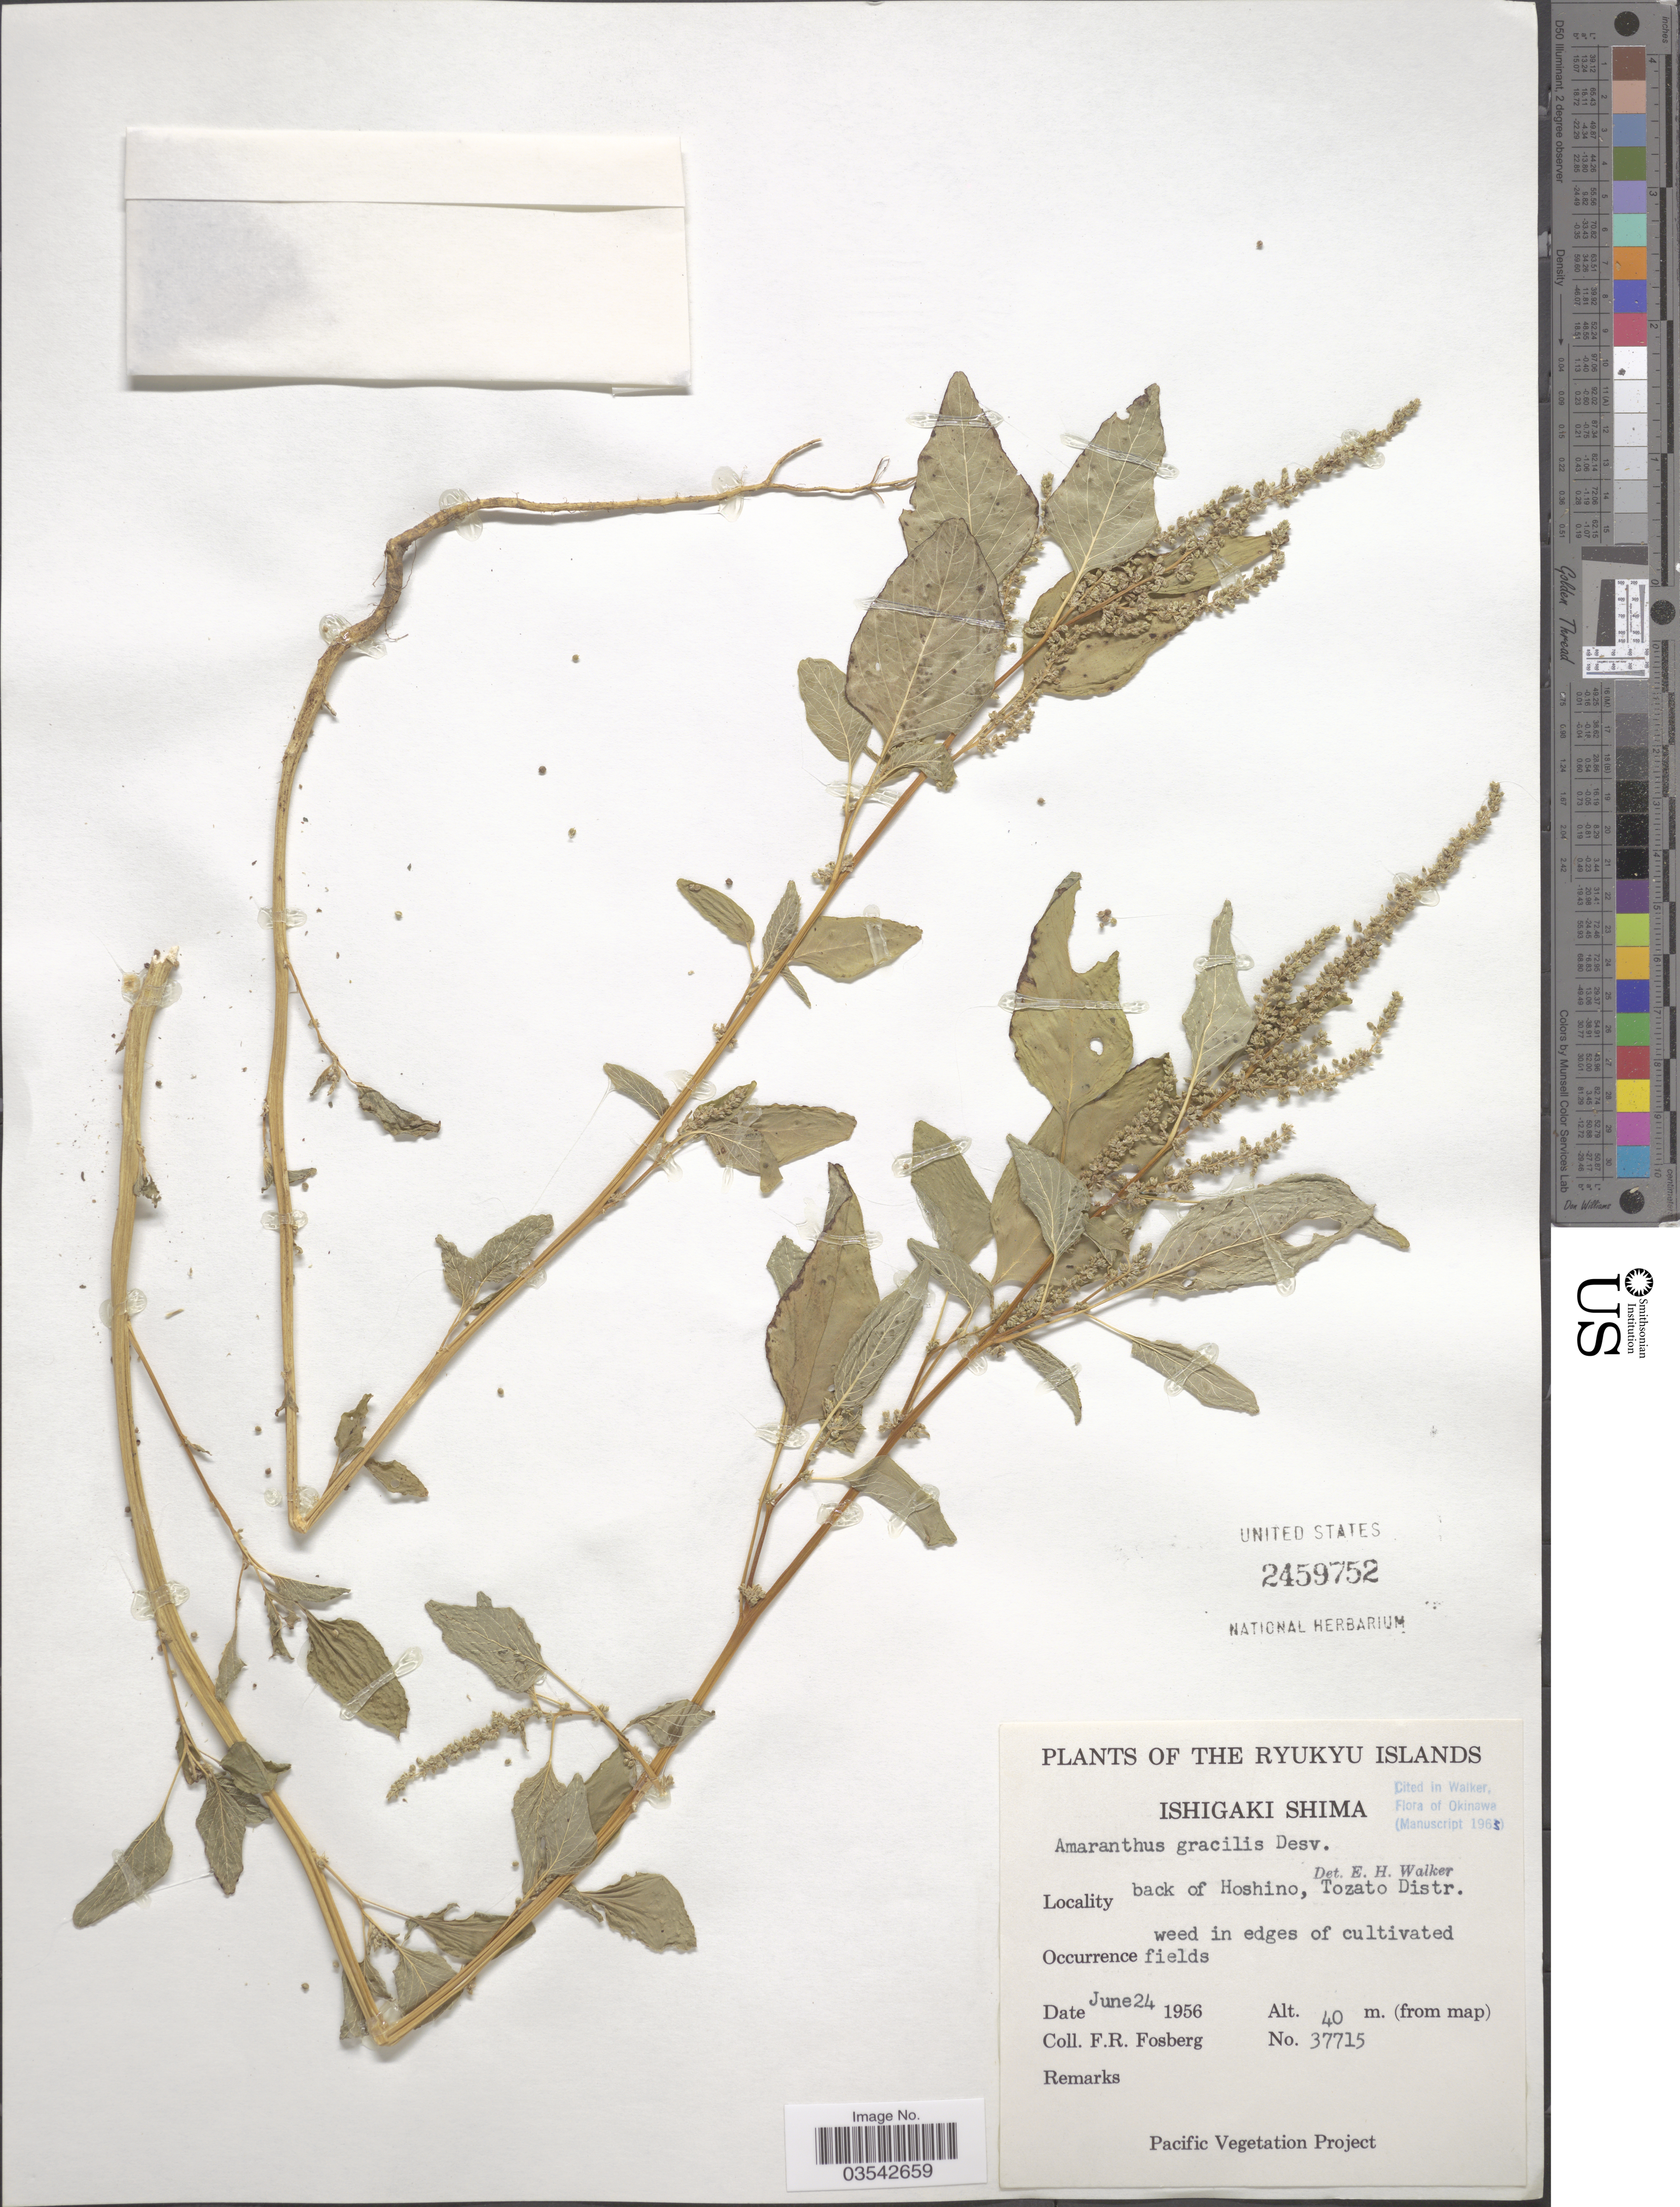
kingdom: Plantae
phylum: Tracheophyta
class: Magnoliopsida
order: Caryophyllales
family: Amaranthaceae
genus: Amaranthus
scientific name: Amaranthus viridis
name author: L.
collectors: F. R. Fosberg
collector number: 37715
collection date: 1956-06-24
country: Japan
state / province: Okinawa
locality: The Ryukyu Islands. Ishigaki Shima. Back of Hoshino, Tozato Distr.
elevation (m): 40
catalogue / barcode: US 2459752